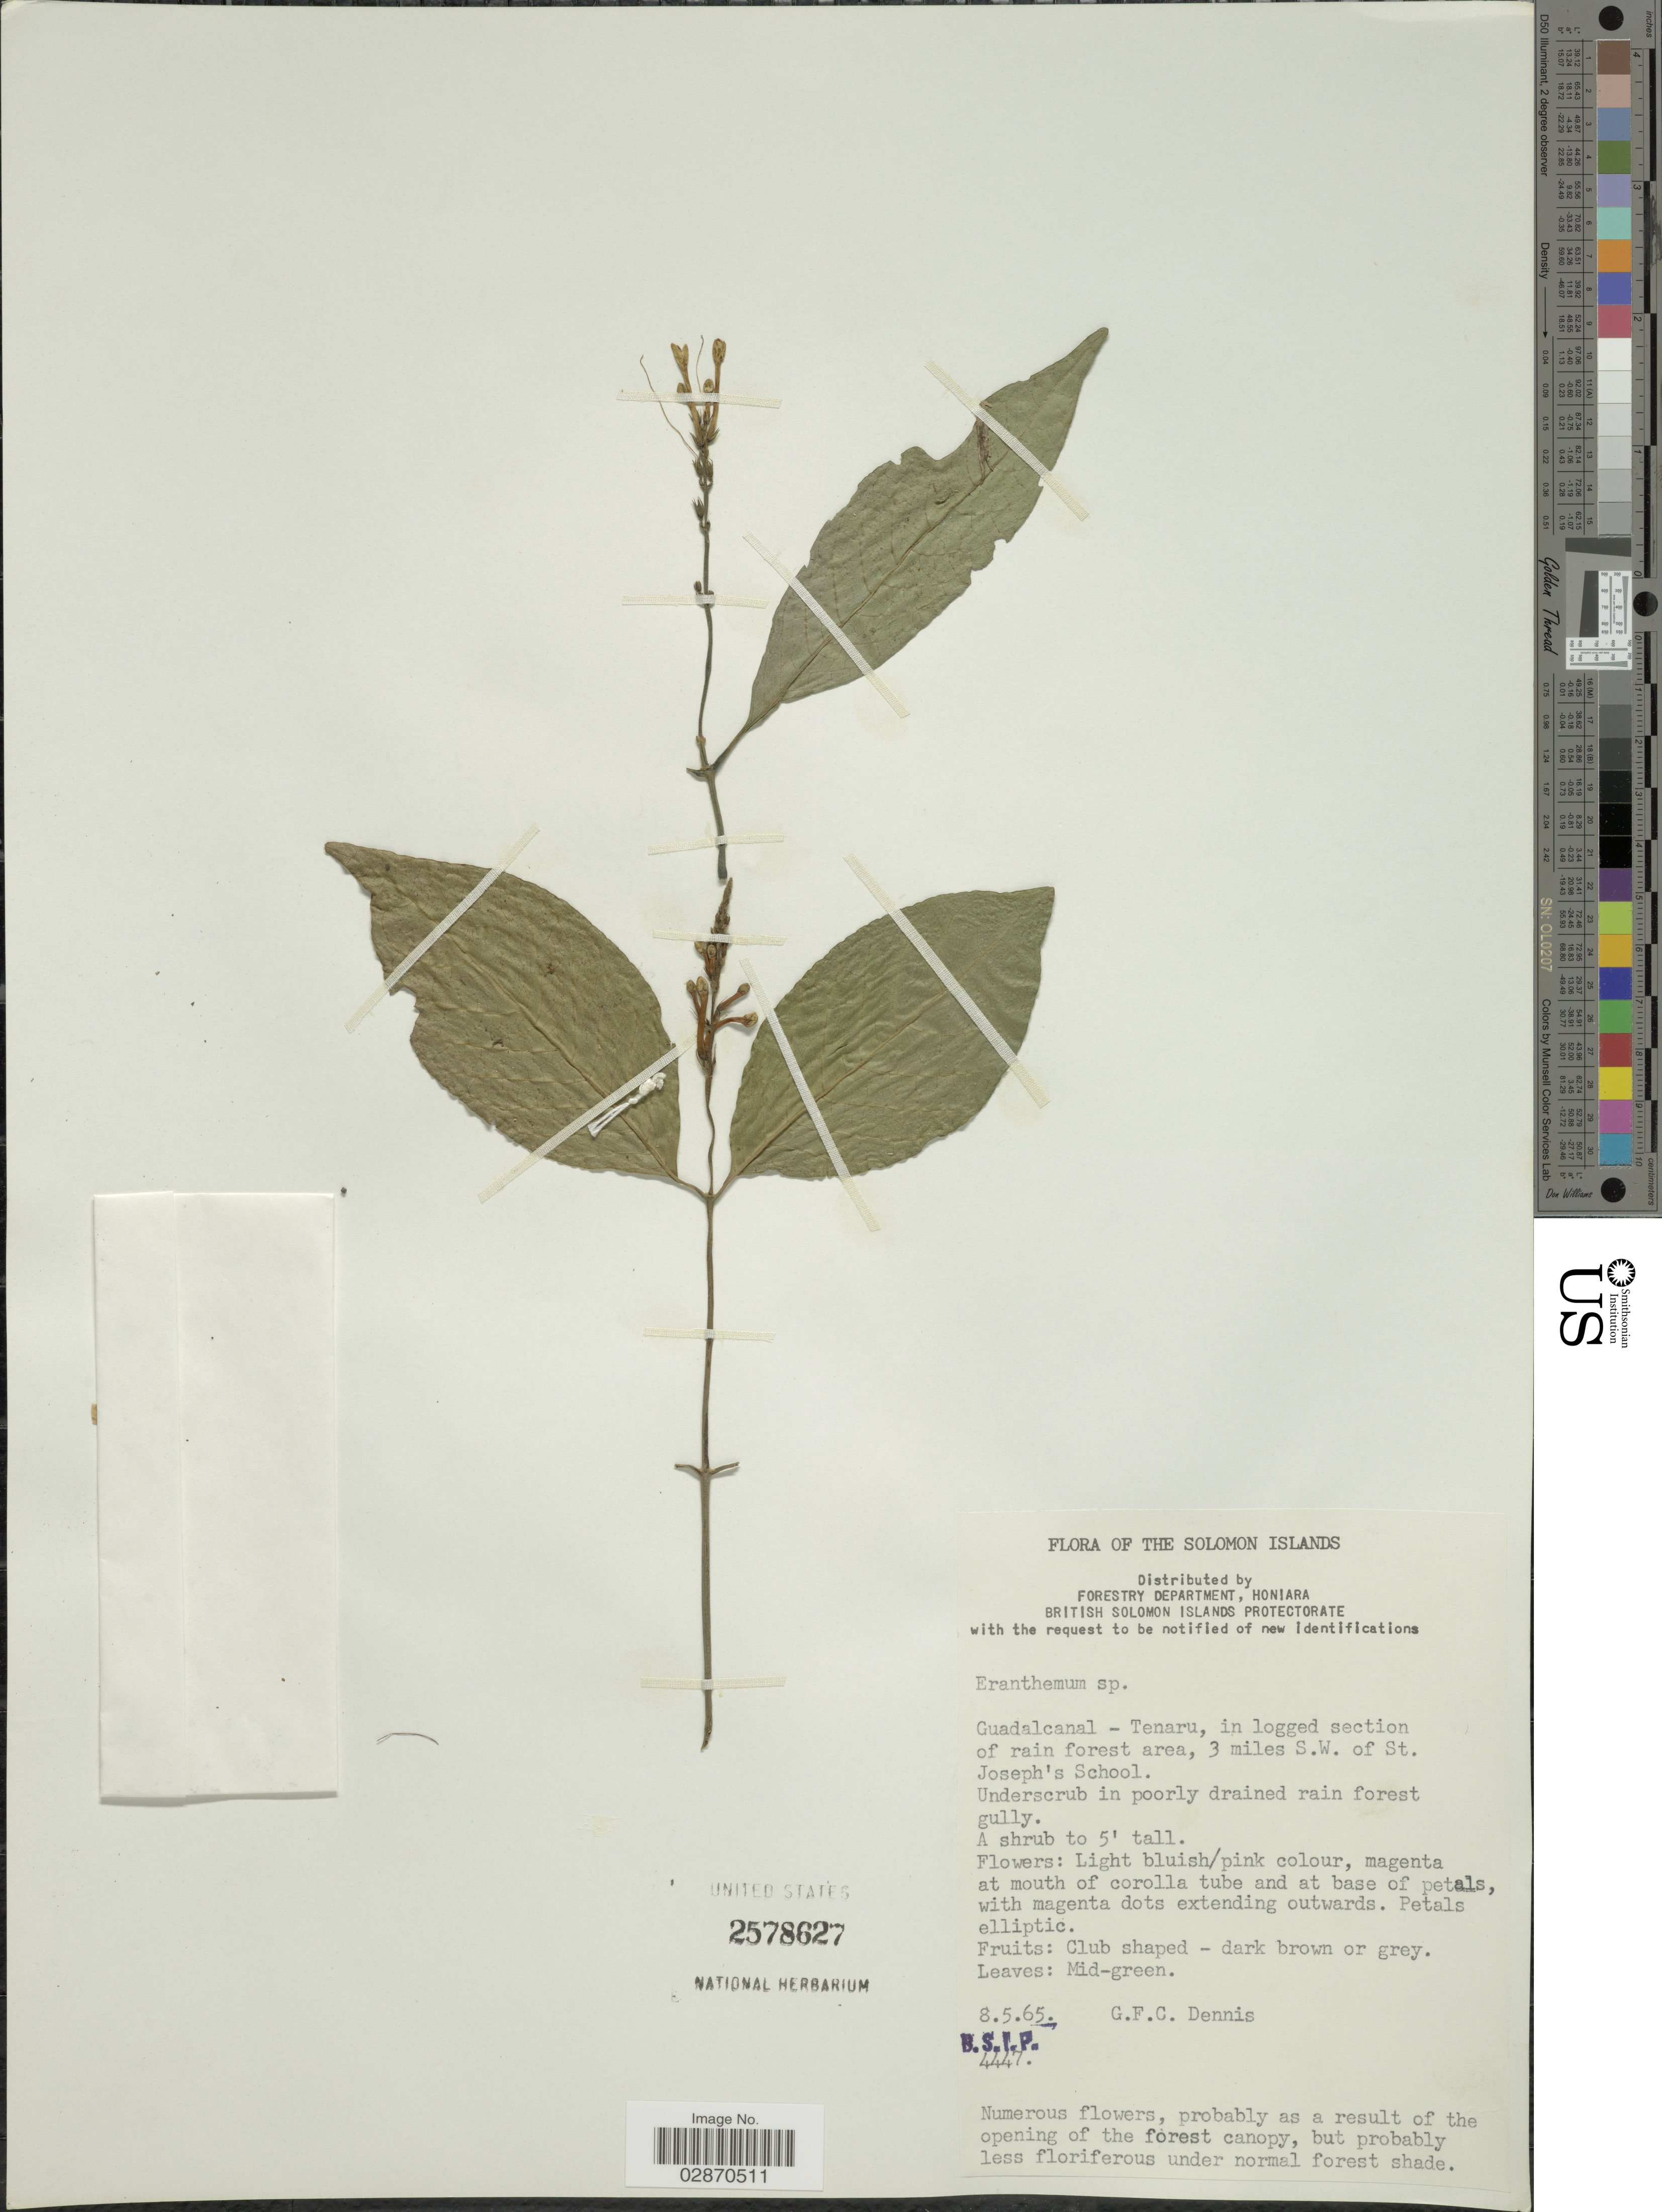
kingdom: Plantae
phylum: Tracheophyta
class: Magnoliopsida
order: Lamiales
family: Acanthaceae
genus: Pseuderanthemum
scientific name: Pseuderanthemum sp.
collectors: G. Dennis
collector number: B.S.I.P. 4447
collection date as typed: Transcribed d/m/y: 8/5/65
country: Solomon Islands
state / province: Solomon Islands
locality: Guadalcanal - Tenaru, in logged section of rain forest area, 3 miles S.W. of St. Joseph's School.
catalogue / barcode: US 2578627